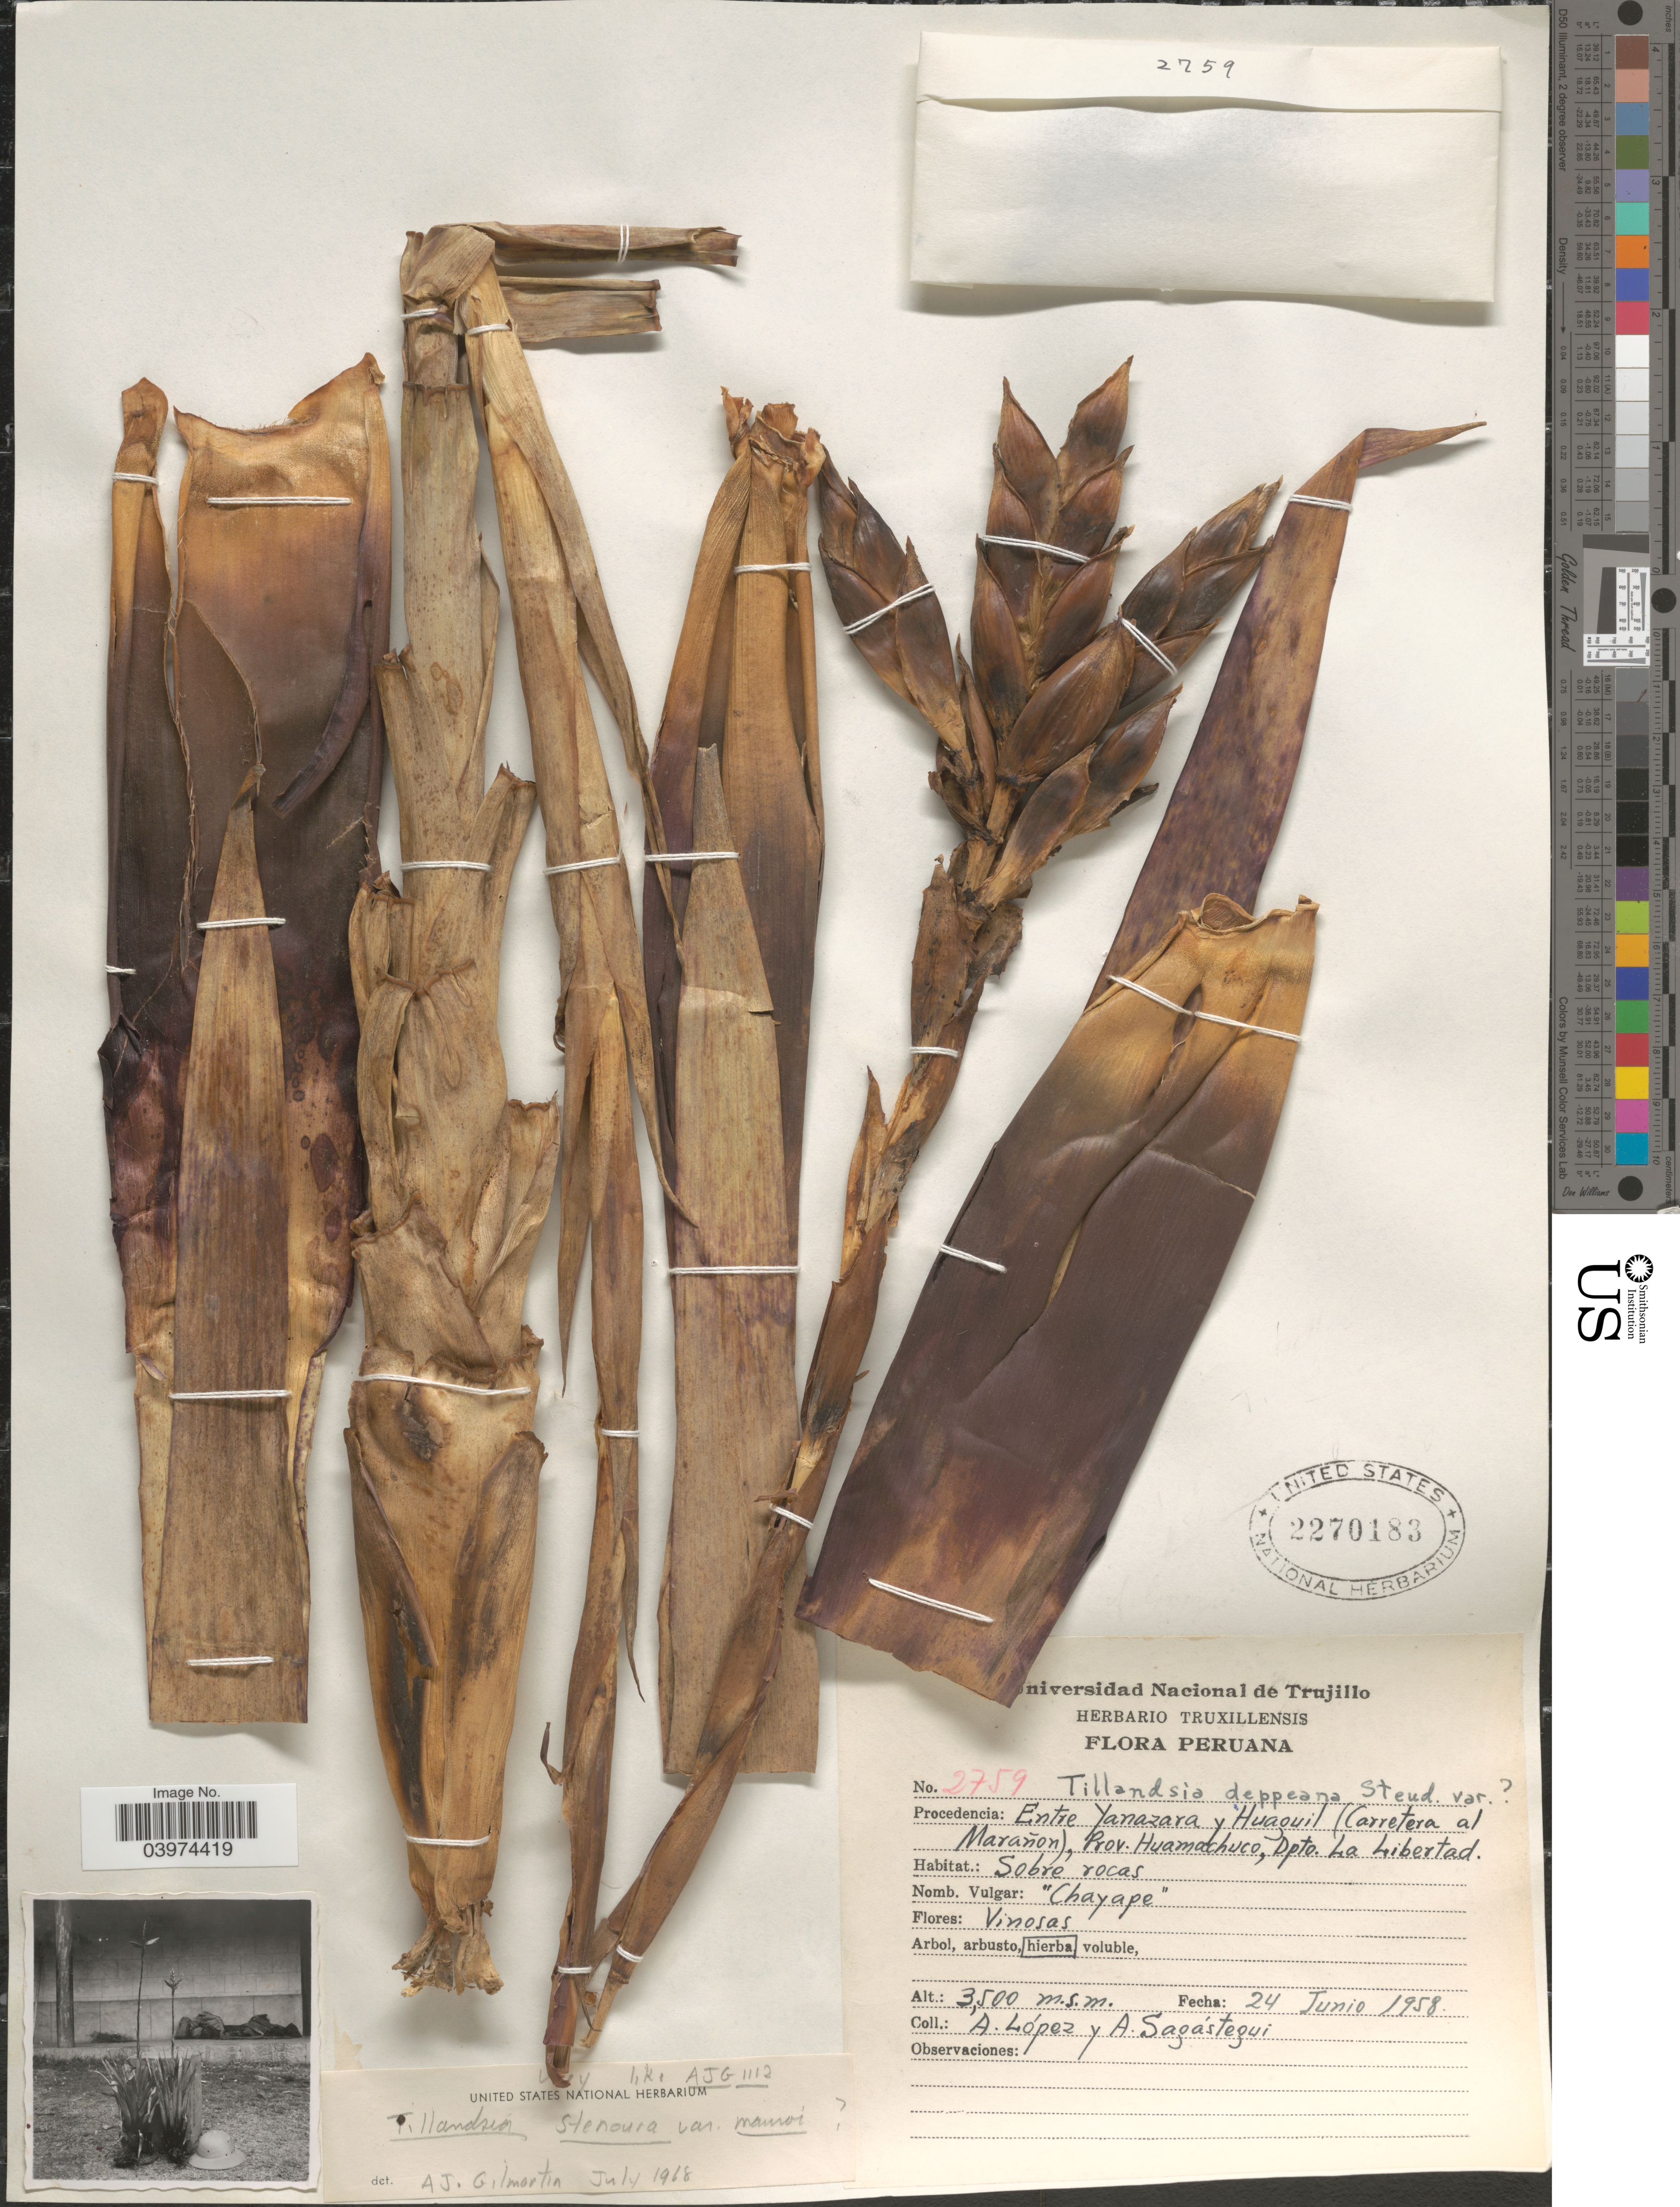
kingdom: Plantae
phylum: Tracheophyta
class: Liliopsida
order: Poales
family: Bromeliaceae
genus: Tillandsia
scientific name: Tillandsia stenoura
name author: Harms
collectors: A. López & A. Sagastegui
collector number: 2759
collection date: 1958-06-24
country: Peru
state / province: La Libertad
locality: Procedencia: Entre Yanazara y Huaquil (Carretera al Marañon), Prov. Huamachuco, Dpto. La Libertad.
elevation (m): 3500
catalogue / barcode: US 2270183